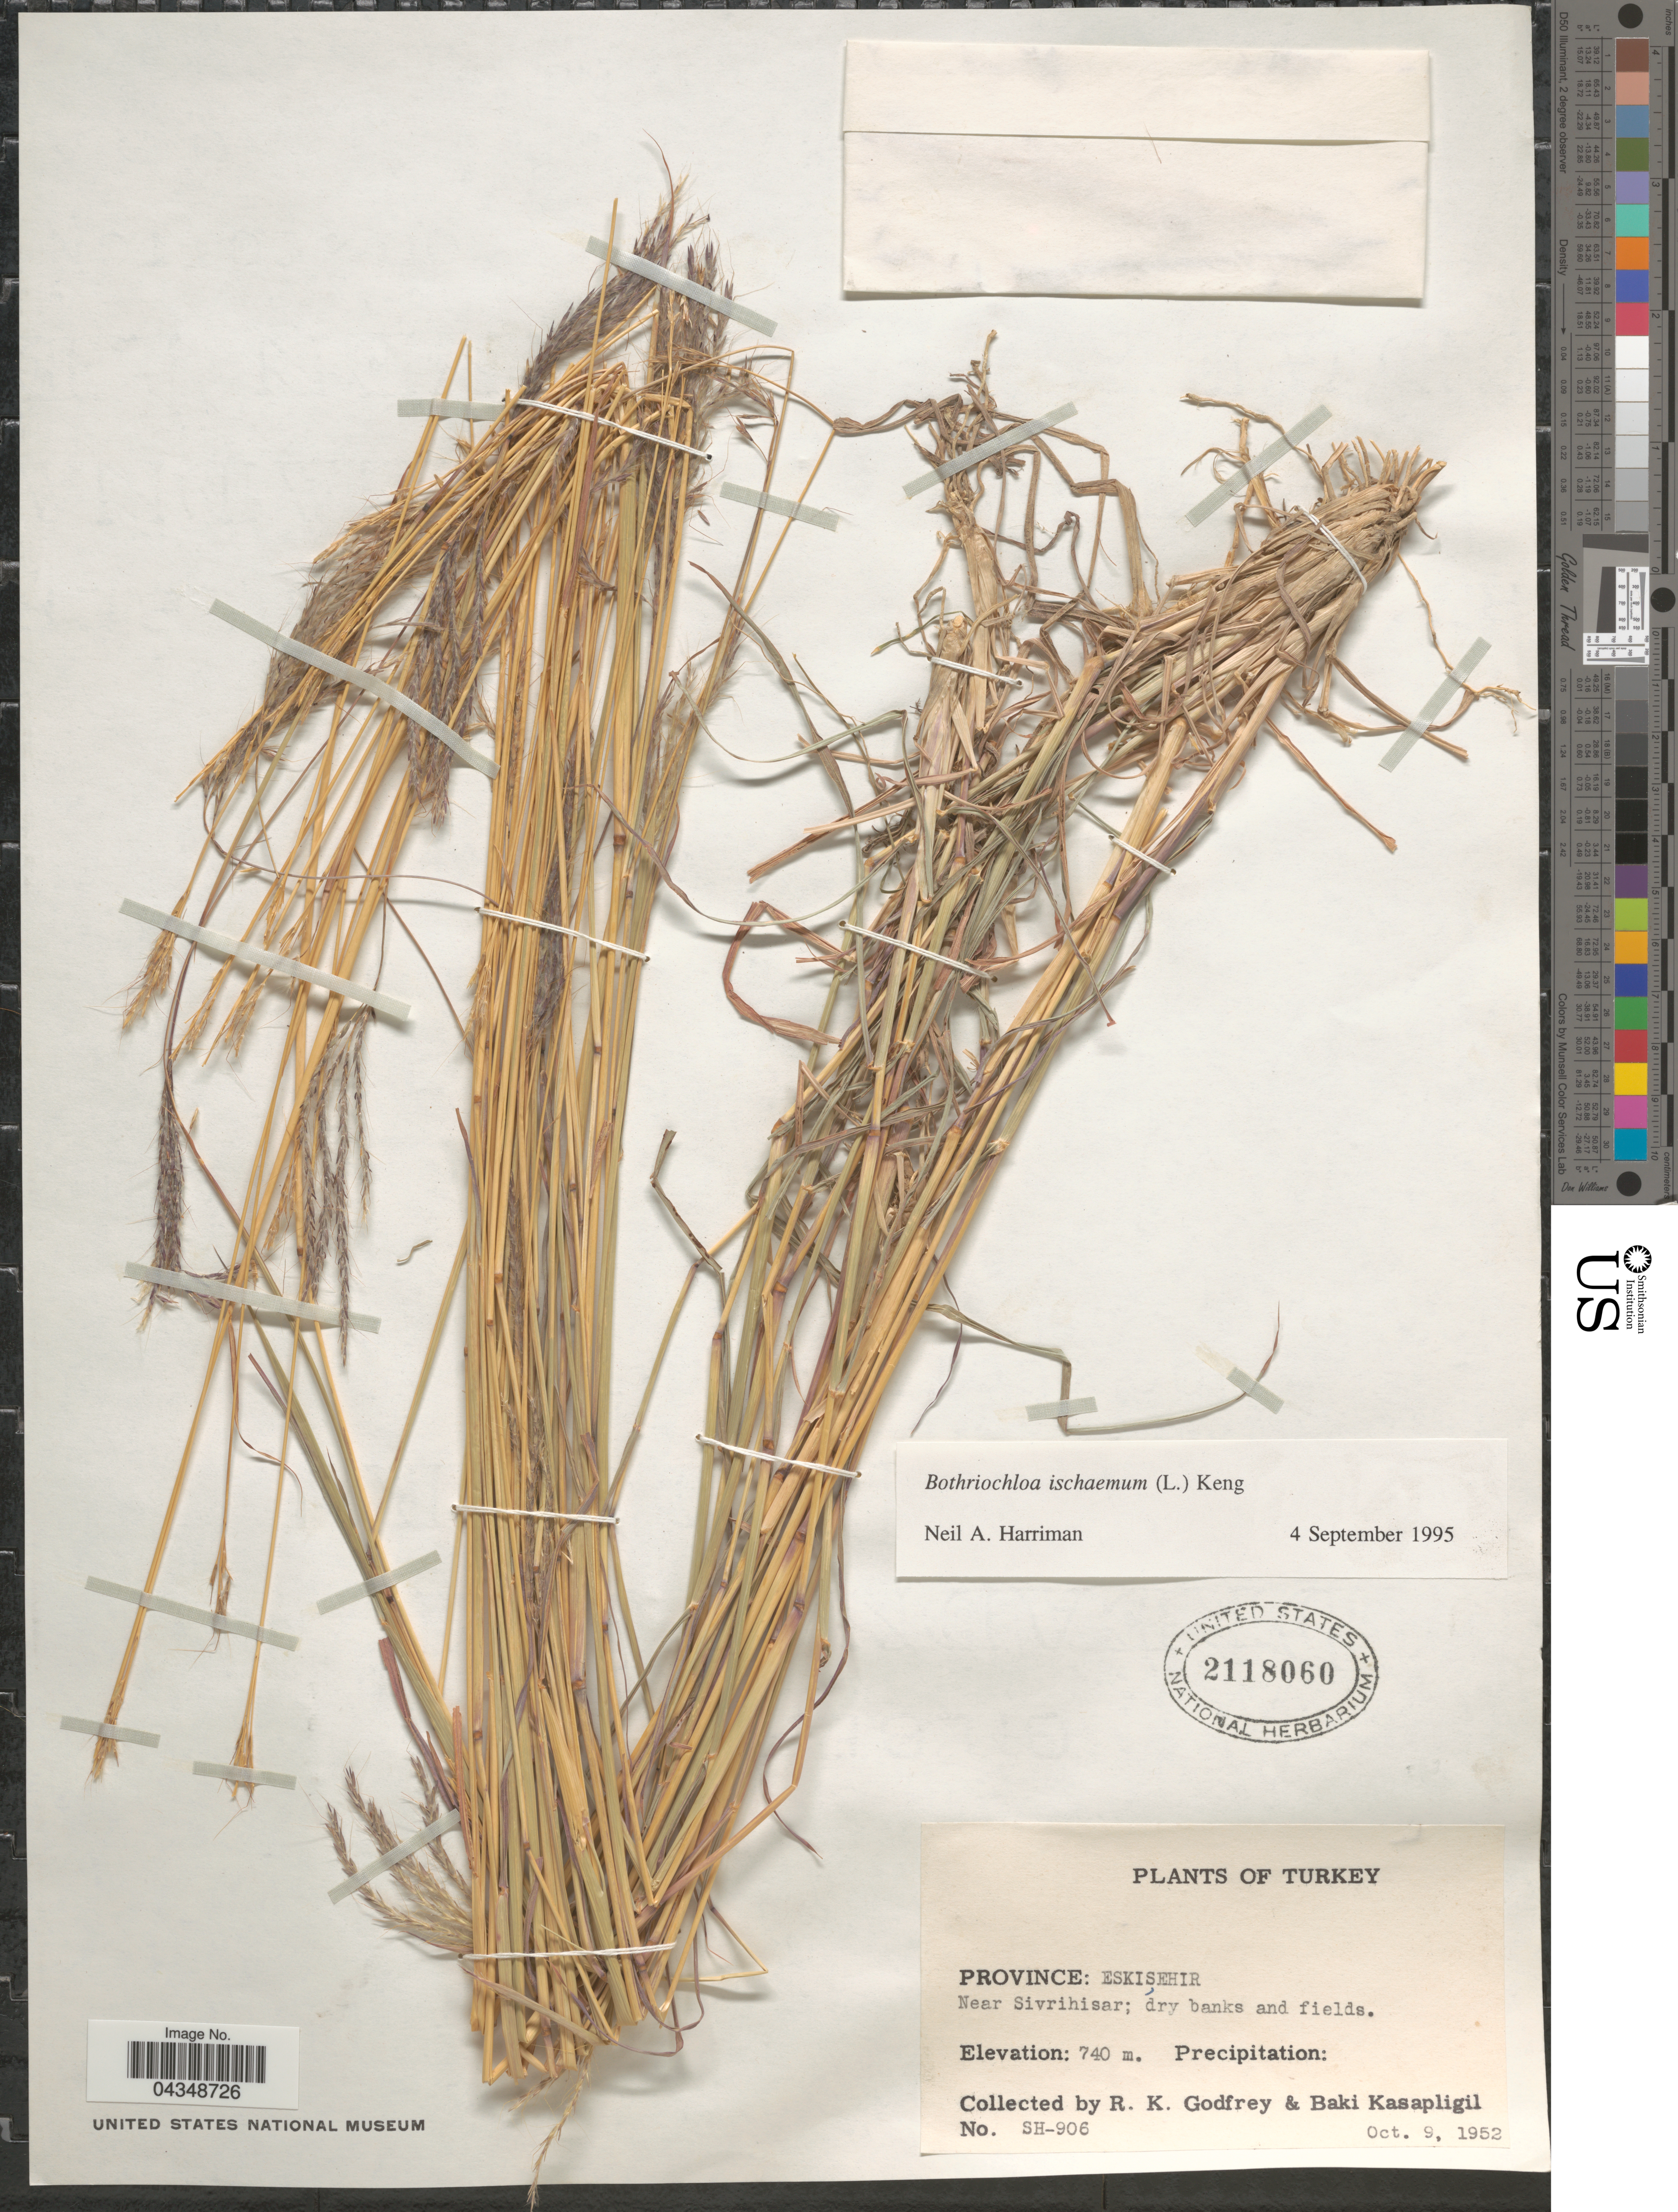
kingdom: Plantae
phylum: Tracheophyta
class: Liliopsida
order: Poales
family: Poaceae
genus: Bothriochloa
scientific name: Bothriochloa ischaemum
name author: (L.) Keng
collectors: R. K. Godfrey & B. Kasapligil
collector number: SH-906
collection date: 1952-10-09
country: Turkey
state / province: Eskisehir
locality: Near Sivrihisar.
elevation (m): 740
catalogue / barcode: US 2118060